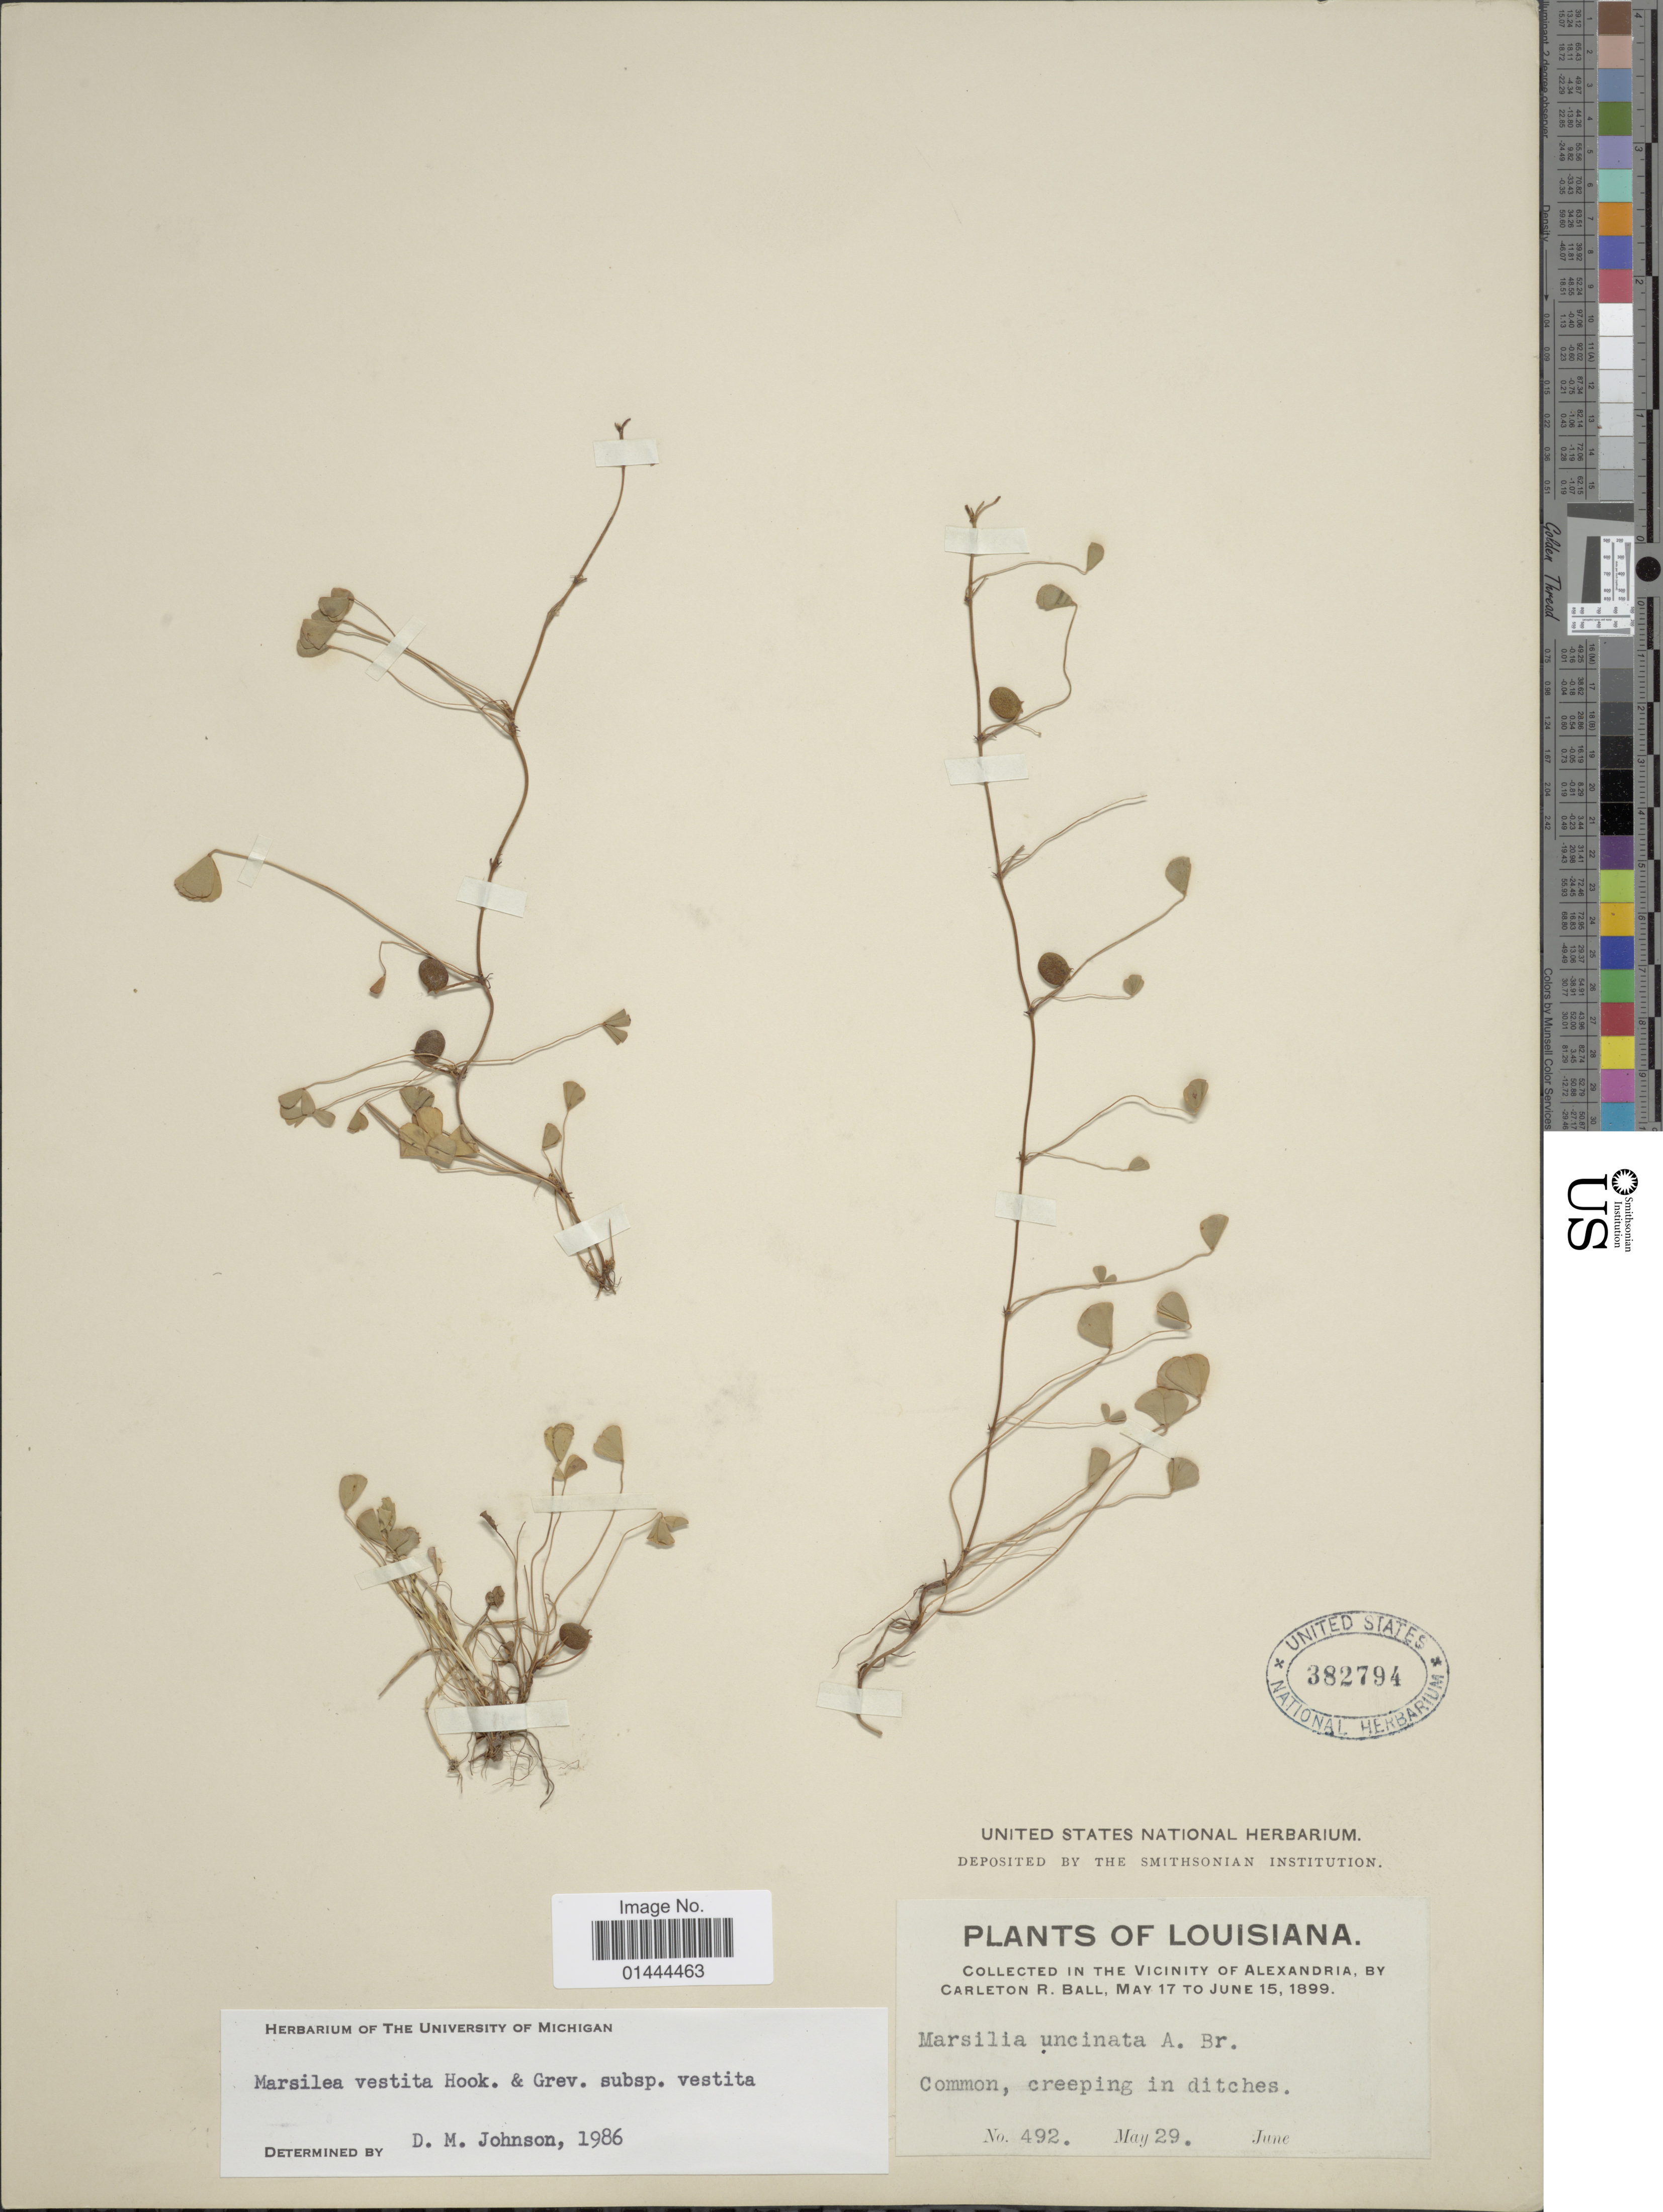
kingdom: Plantae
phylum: Tracheophyta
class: Polypodiopsida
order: Salviniales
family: Marsileaceae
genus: Marsilea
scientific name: Marsilea vestita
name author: Hook. & Grev.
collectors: C. R. Ball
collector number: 492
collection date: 1899-05-29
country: United States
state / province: Louisiana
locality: Vicinity of Alexandria, creeping in ditches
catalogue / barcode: US 382794